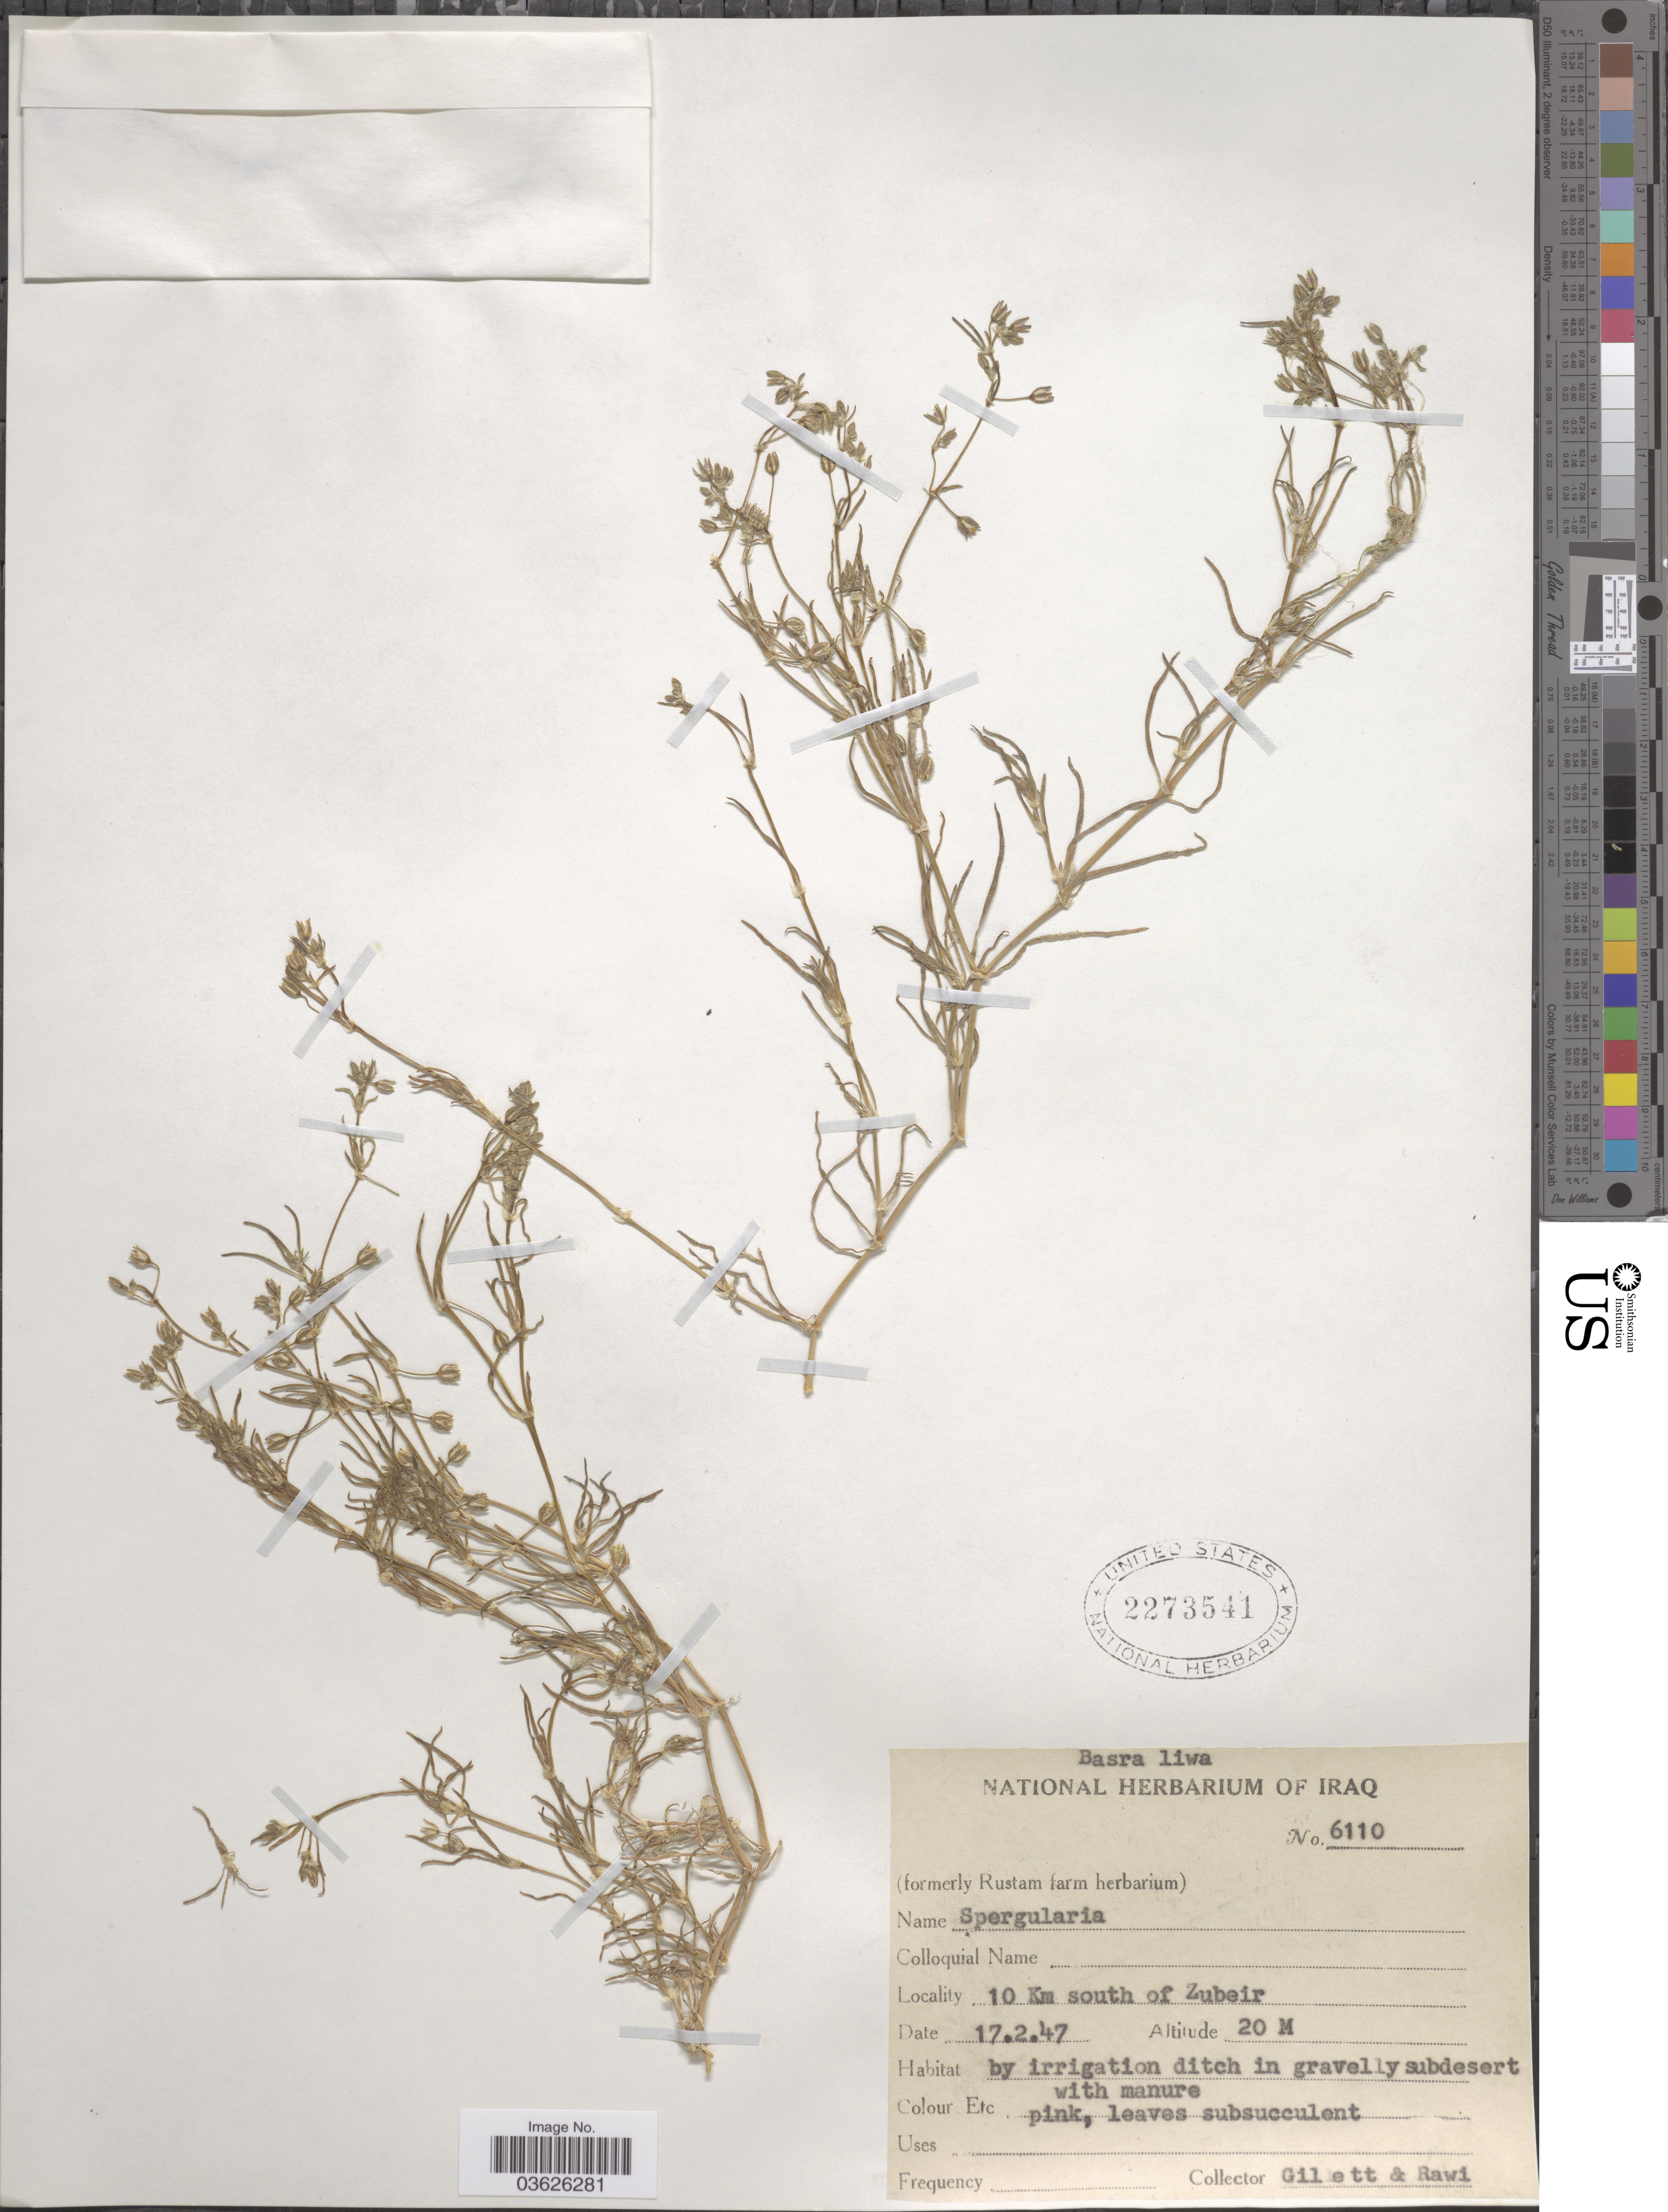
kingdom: Plantae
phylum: Tracheophyta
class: Magnoliopsida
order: Caryophyllales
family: Caryophyllaceae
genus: Spergularia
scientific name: Spergularia sp.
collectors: Gillett, -- & -. Rawi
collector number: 6110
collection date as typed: Transcribed d/m/y: 17/2/47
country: Iraq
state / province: Al Basrah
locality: Basra liwa. 10 Km south of Zubeir.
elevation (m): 20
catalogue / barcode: US 2273541